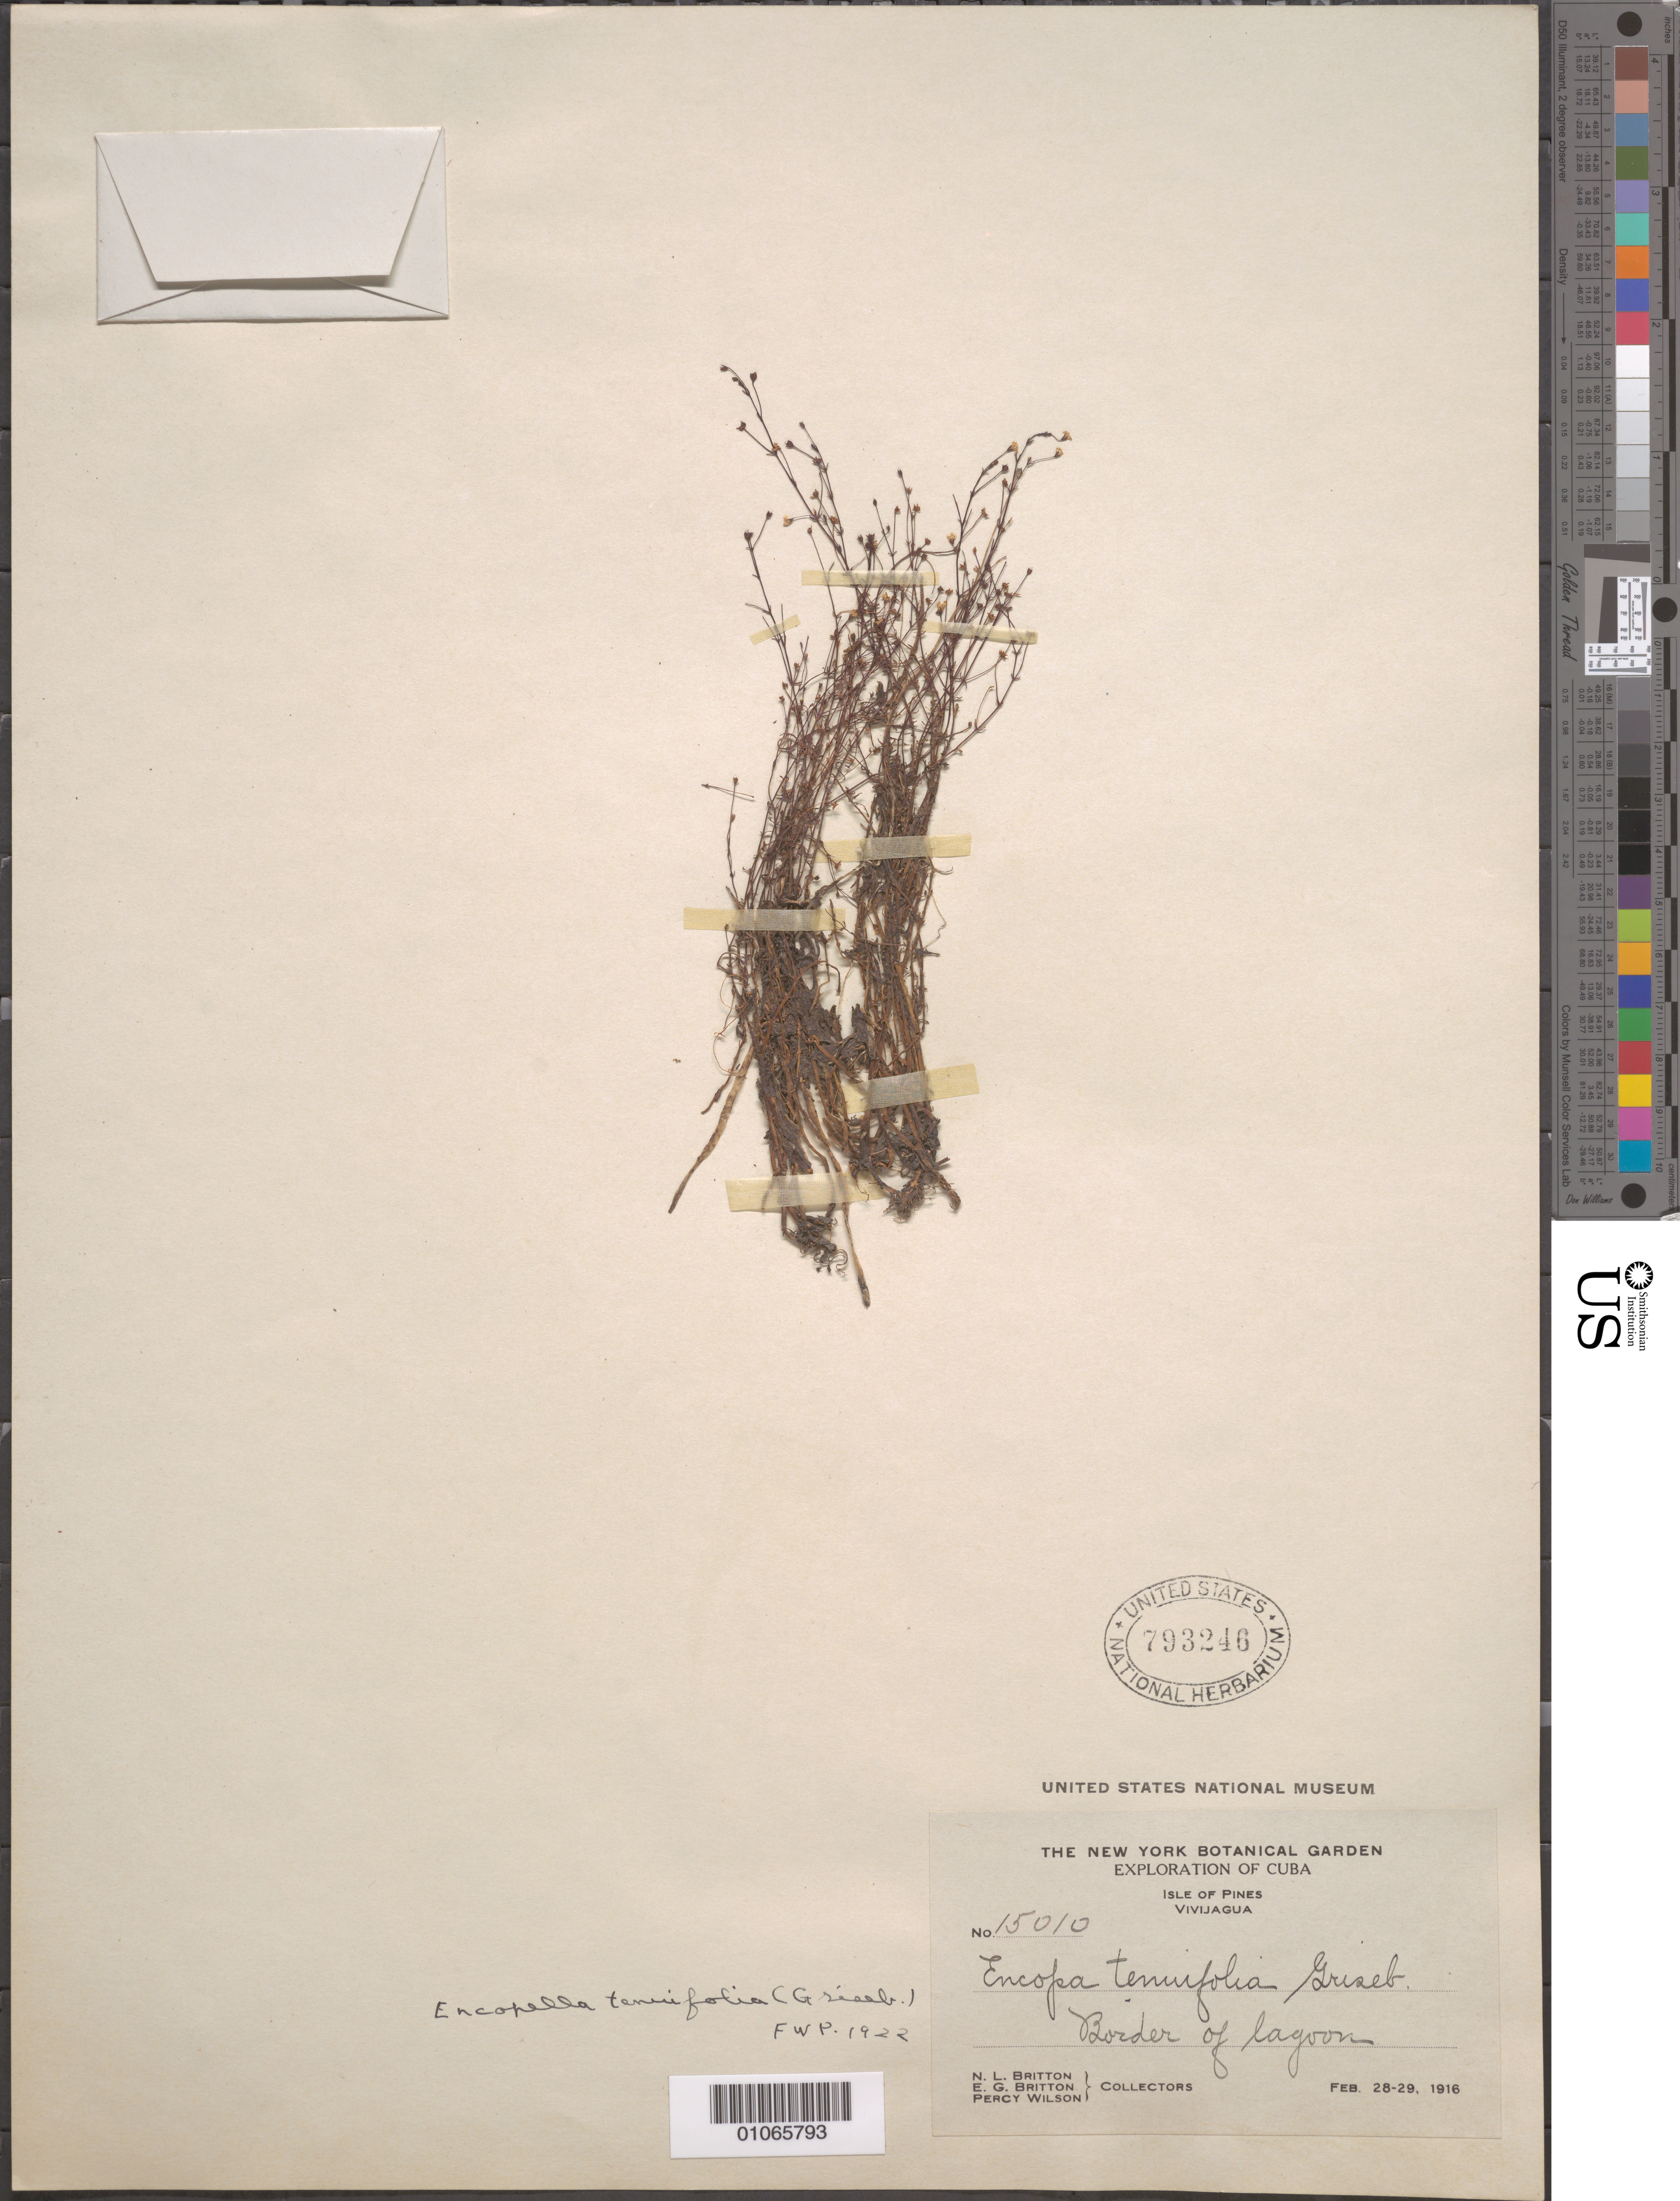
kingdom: Plantae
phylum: Tracheophyta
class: Magnoliopsida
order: Lamiales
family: Plantaginaceae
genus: Encopella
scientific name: Encopella tenuifolia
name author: (Griseb.) Pennell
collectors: N. Britton, E. G. Britton & P. Wilson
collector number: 15010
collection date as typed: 28 Feb 1916 to 29 Feb 1916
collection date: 1916-02-28/1916-02-29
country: Cuba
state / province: Isla de La Juventud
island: Isla de la Juventud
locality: Vivijagua Border of lagoon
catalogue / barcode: US 793246